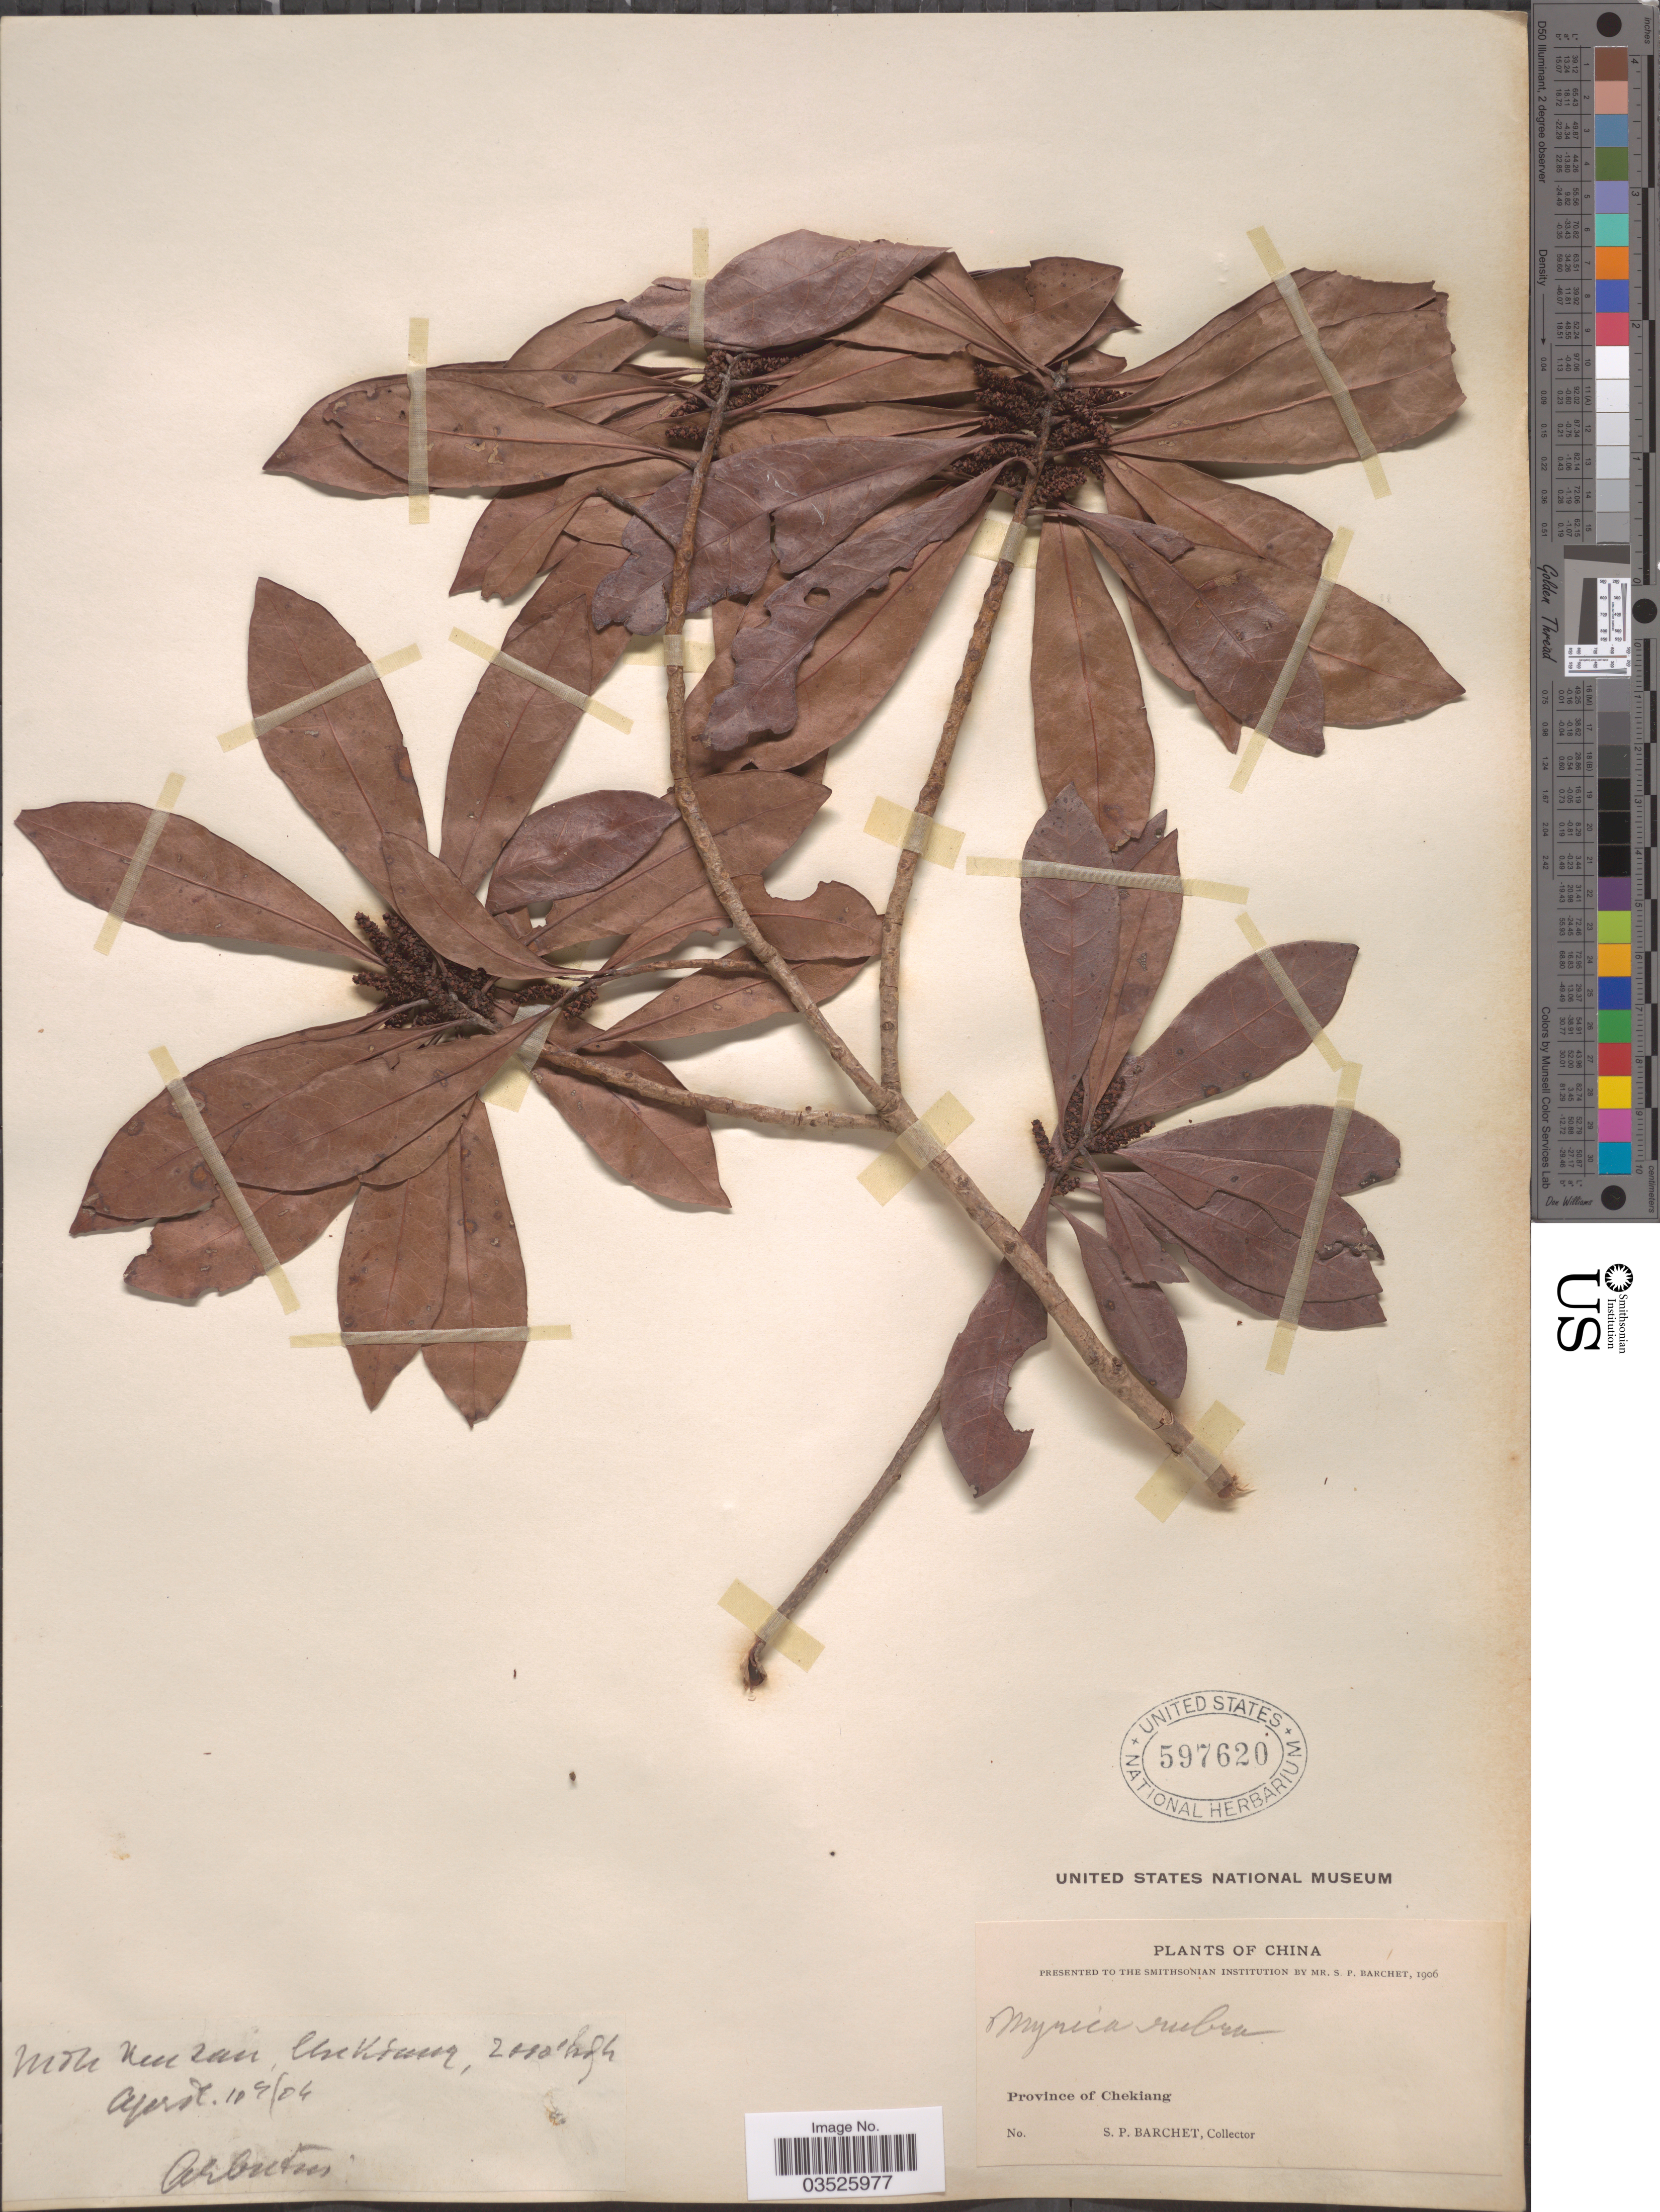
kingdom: Plantae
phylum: Tracheophyta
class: Magnoliopsida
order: Fagales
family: Myricaceae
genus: Morella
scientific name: Morella rubra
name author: Lour.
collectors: S. P. Barchet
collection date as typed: Transcribed d/m/y: 10/4/4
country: China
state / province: Zhejiang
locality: Mou Kun San, [illegible text]. Province of Chekiang.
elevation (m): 610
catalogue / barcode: US 597620